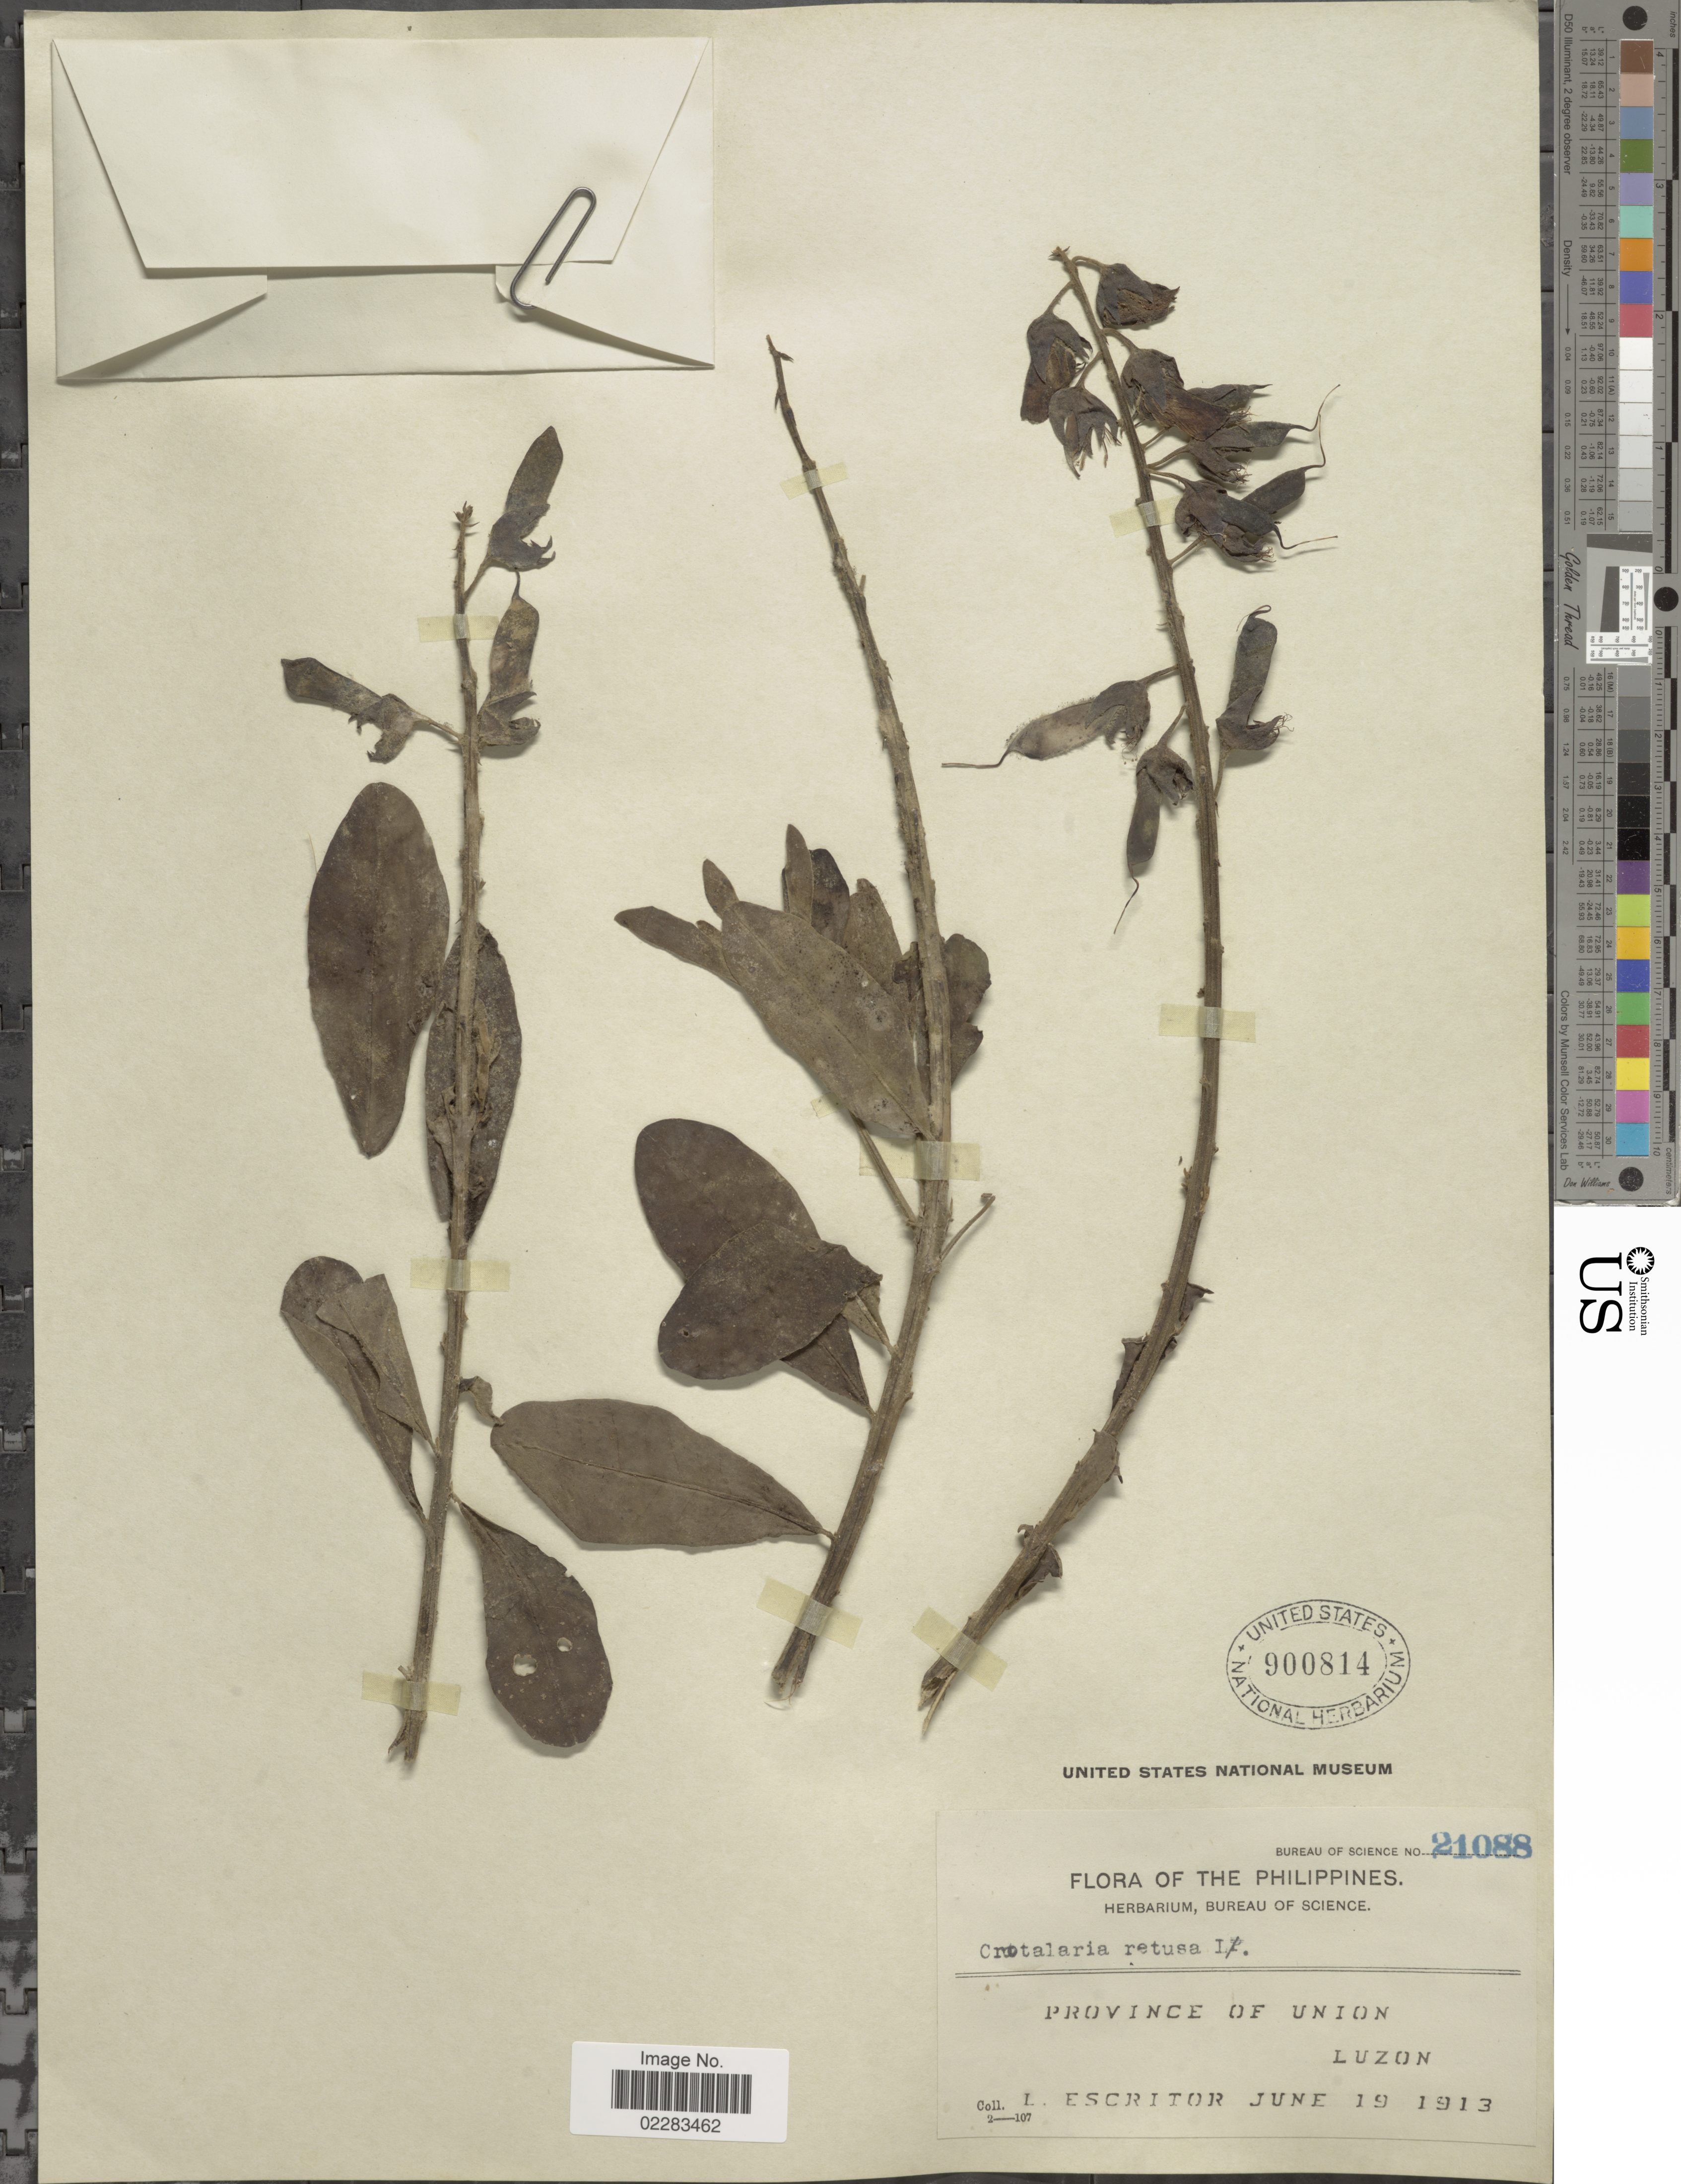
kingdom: Plantae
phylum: Tracheophyta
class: Magnoliopsida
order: Fabales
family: Fabaceae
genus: Crotalaria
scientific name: Crotalaria retusa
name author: L.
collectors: L. Escritor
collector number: Bureau of Science 21088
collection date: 1913-06-19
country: Philippines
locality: Province of Union, Luzon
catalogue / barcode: US 900814